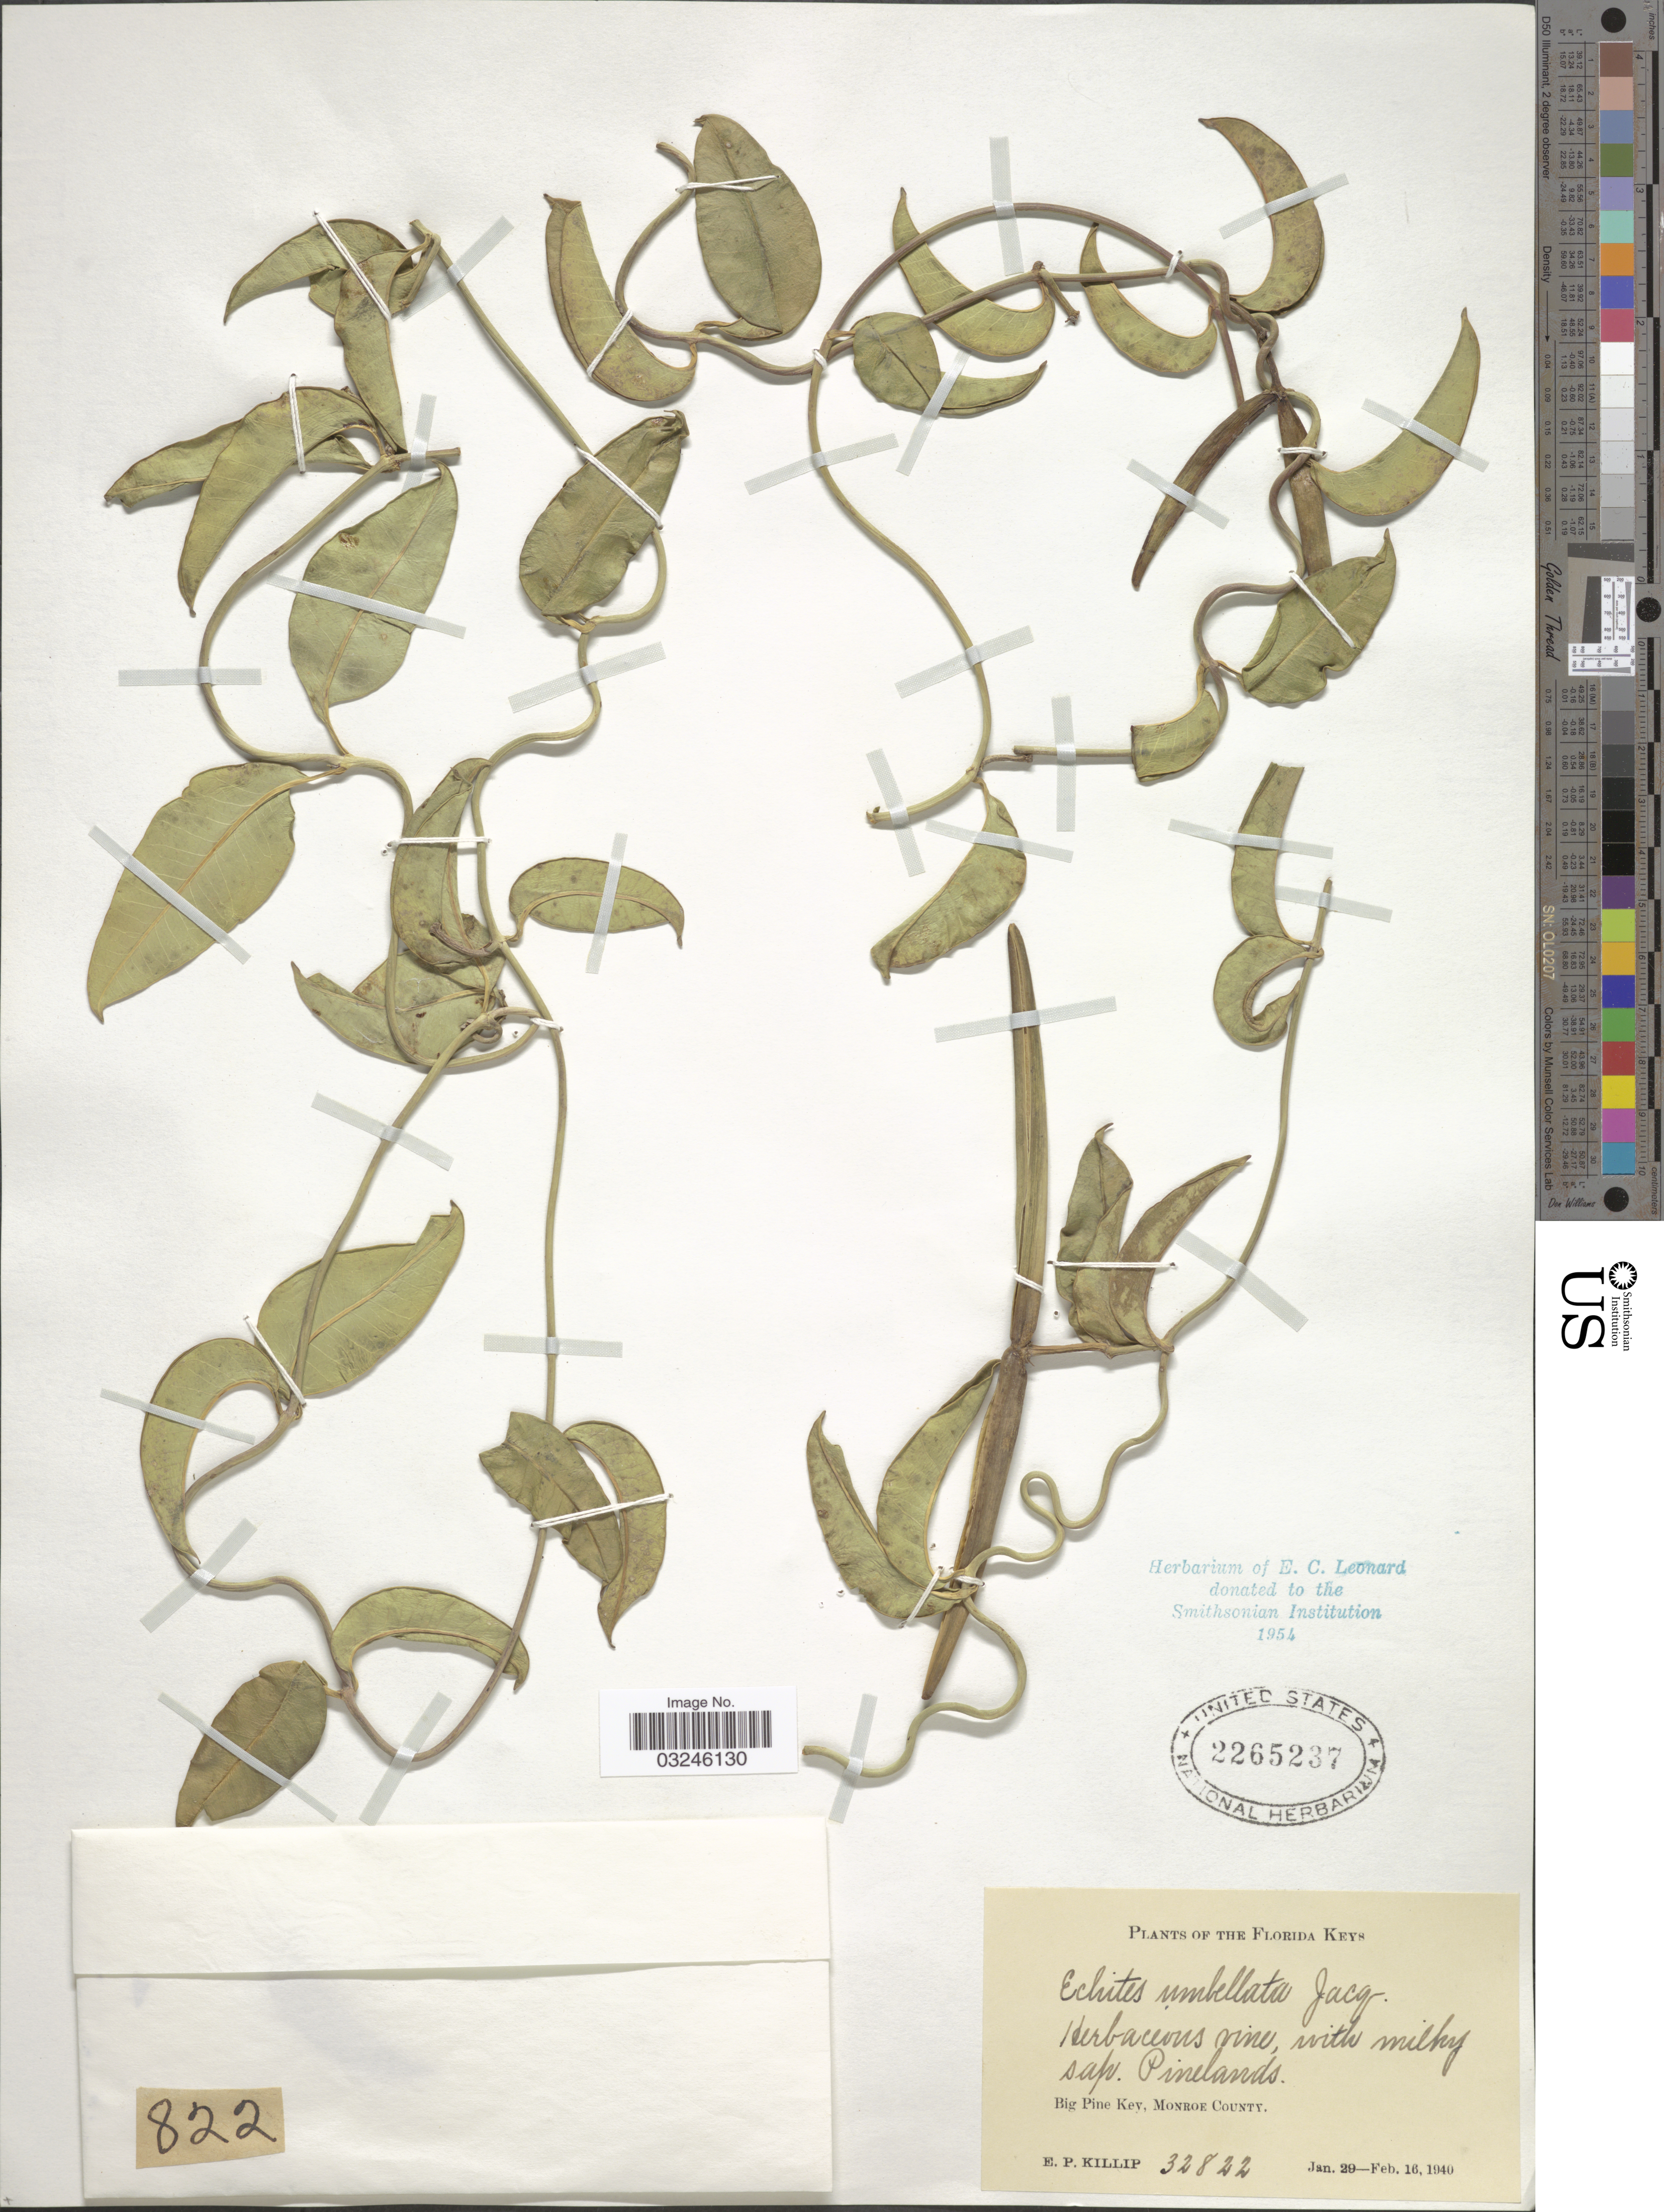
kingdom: Plantae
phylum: Tracheophyta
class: Magnoliopsida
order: Gentianales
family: Apocynaceae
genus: Echites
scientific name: Echites umbellatus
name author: Jacq.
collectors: E. P. Killip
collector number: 32822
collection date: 1940-01-29/1940-02-16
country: United States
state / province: Florida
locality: Florida Keys. Pinelands. Big Pine Key, Monroe County.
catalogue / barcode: US 2265237